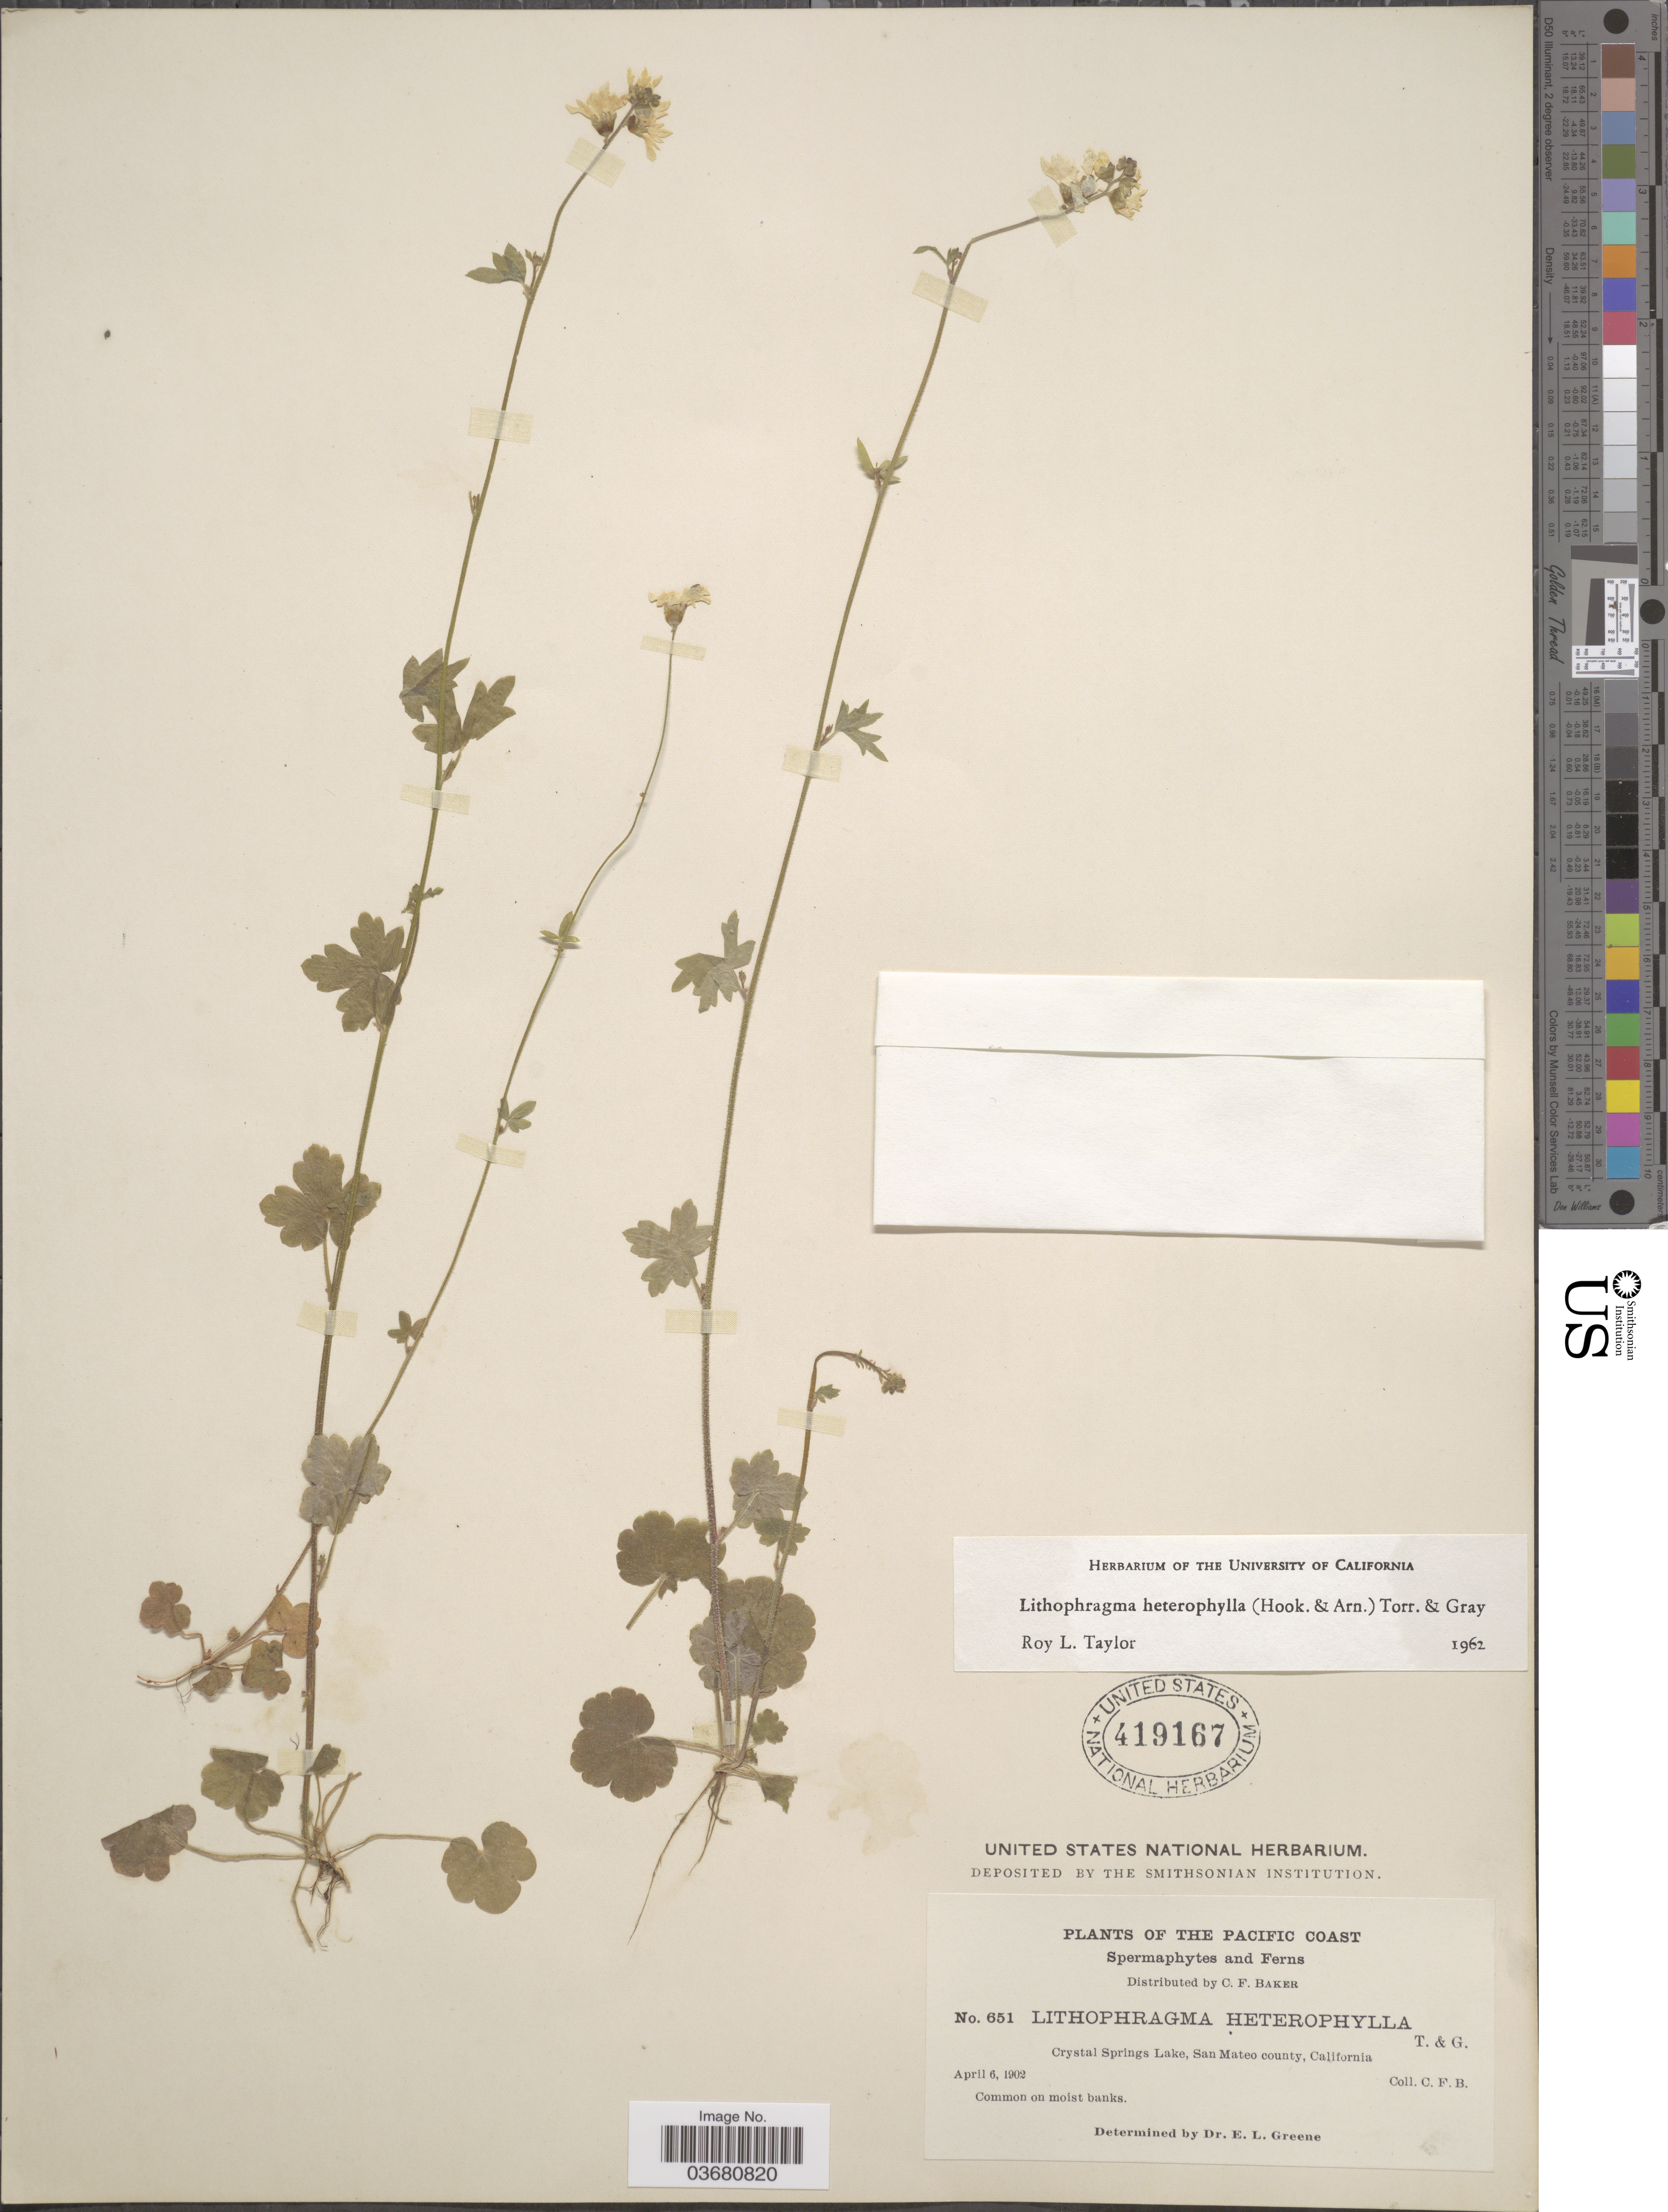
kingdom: Plantae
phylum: Tracheophyta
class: Magnoliopsida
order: Saxifragales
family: Saxifragaceae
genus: Lithophragma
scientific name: Lithophragma heterophyllum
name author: (Hook. & Arn.) Hook. & Arn.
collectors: C. F. Baker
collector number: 651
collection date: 1902-04-06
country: United States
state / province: California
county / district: San Mateo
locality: Pacific Coast. Crystal Springs Lake, San Mateo county. Common on moist banks.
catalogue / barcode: US 419167